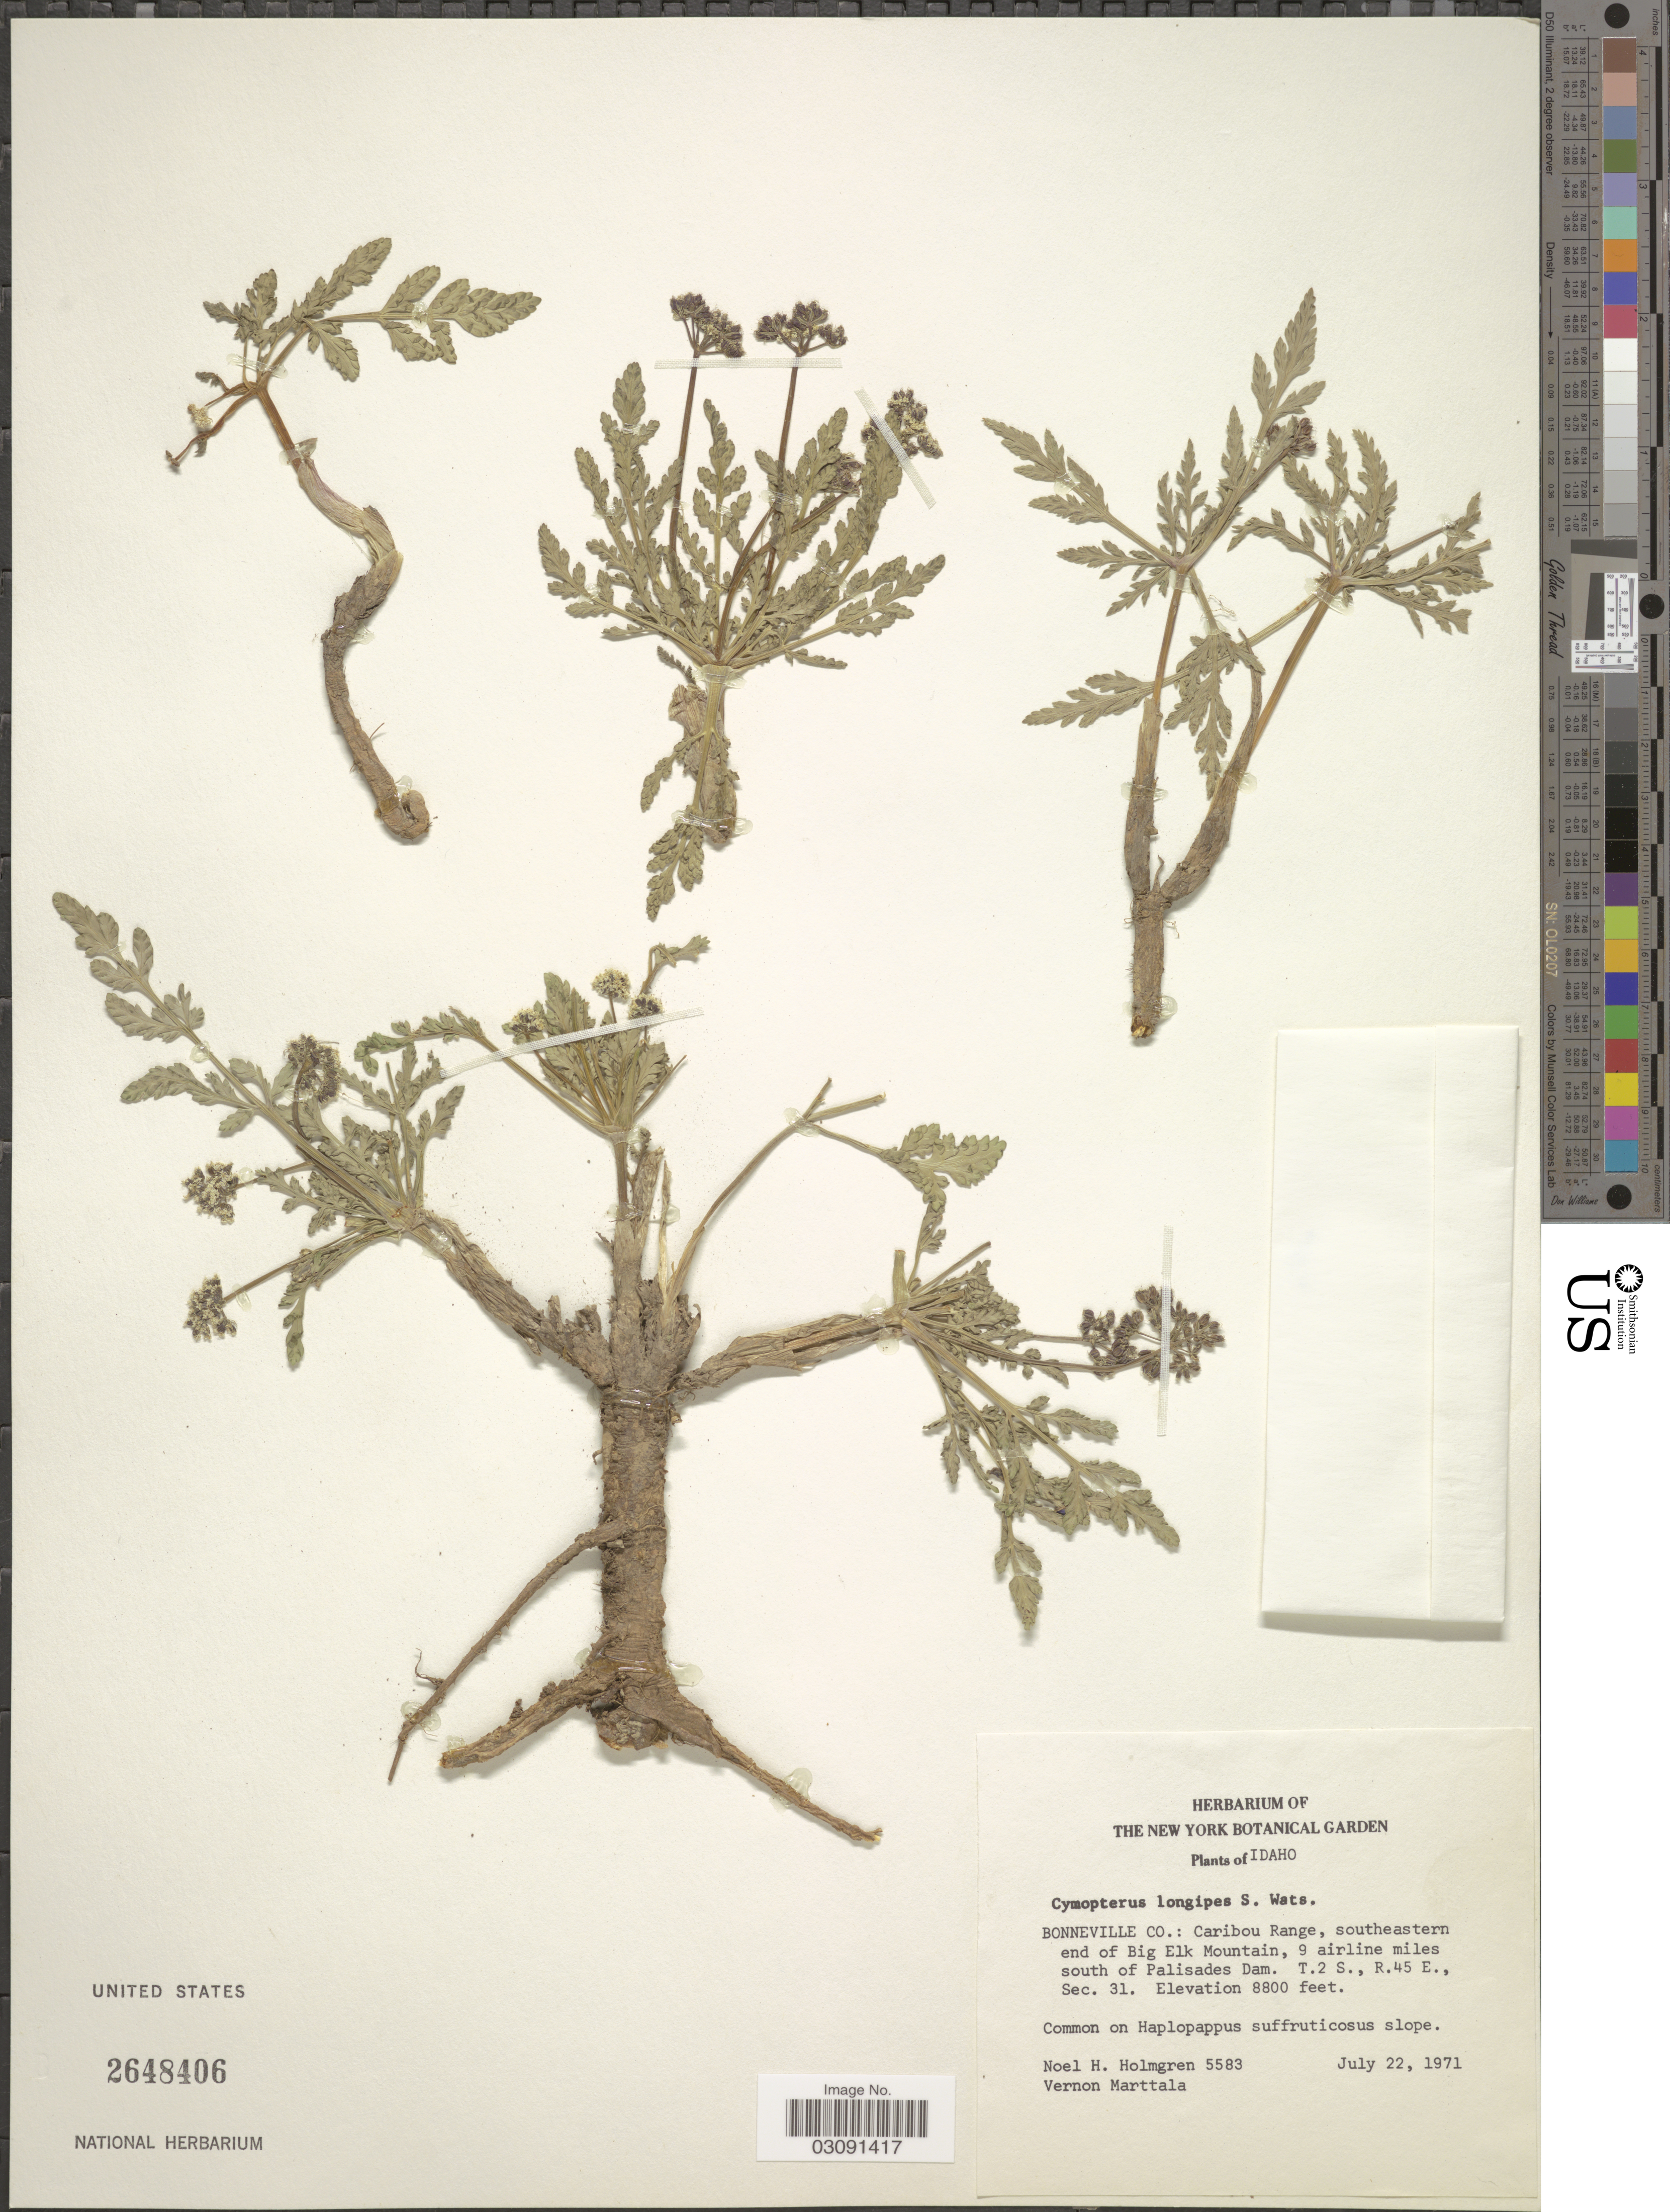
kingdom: Plantae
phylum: Tracheophyta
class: Magnoliopsida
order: Apiales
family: Apiaceae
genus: Cymopterus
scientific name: Cymopterus longipes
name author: S. Watson in C. King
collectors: N. H. Holmgren & V. Marttala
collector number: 5583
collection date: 1971-07-22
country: United States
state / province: Idaho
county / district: Bonneville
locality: Caribou Range, southeastern end of Big Elk Mountain, 9 airline miles south of Palisades Dam. T.2 S.,R. 45 E., Sec. 31.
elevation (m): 2682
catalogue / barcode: US 2648406